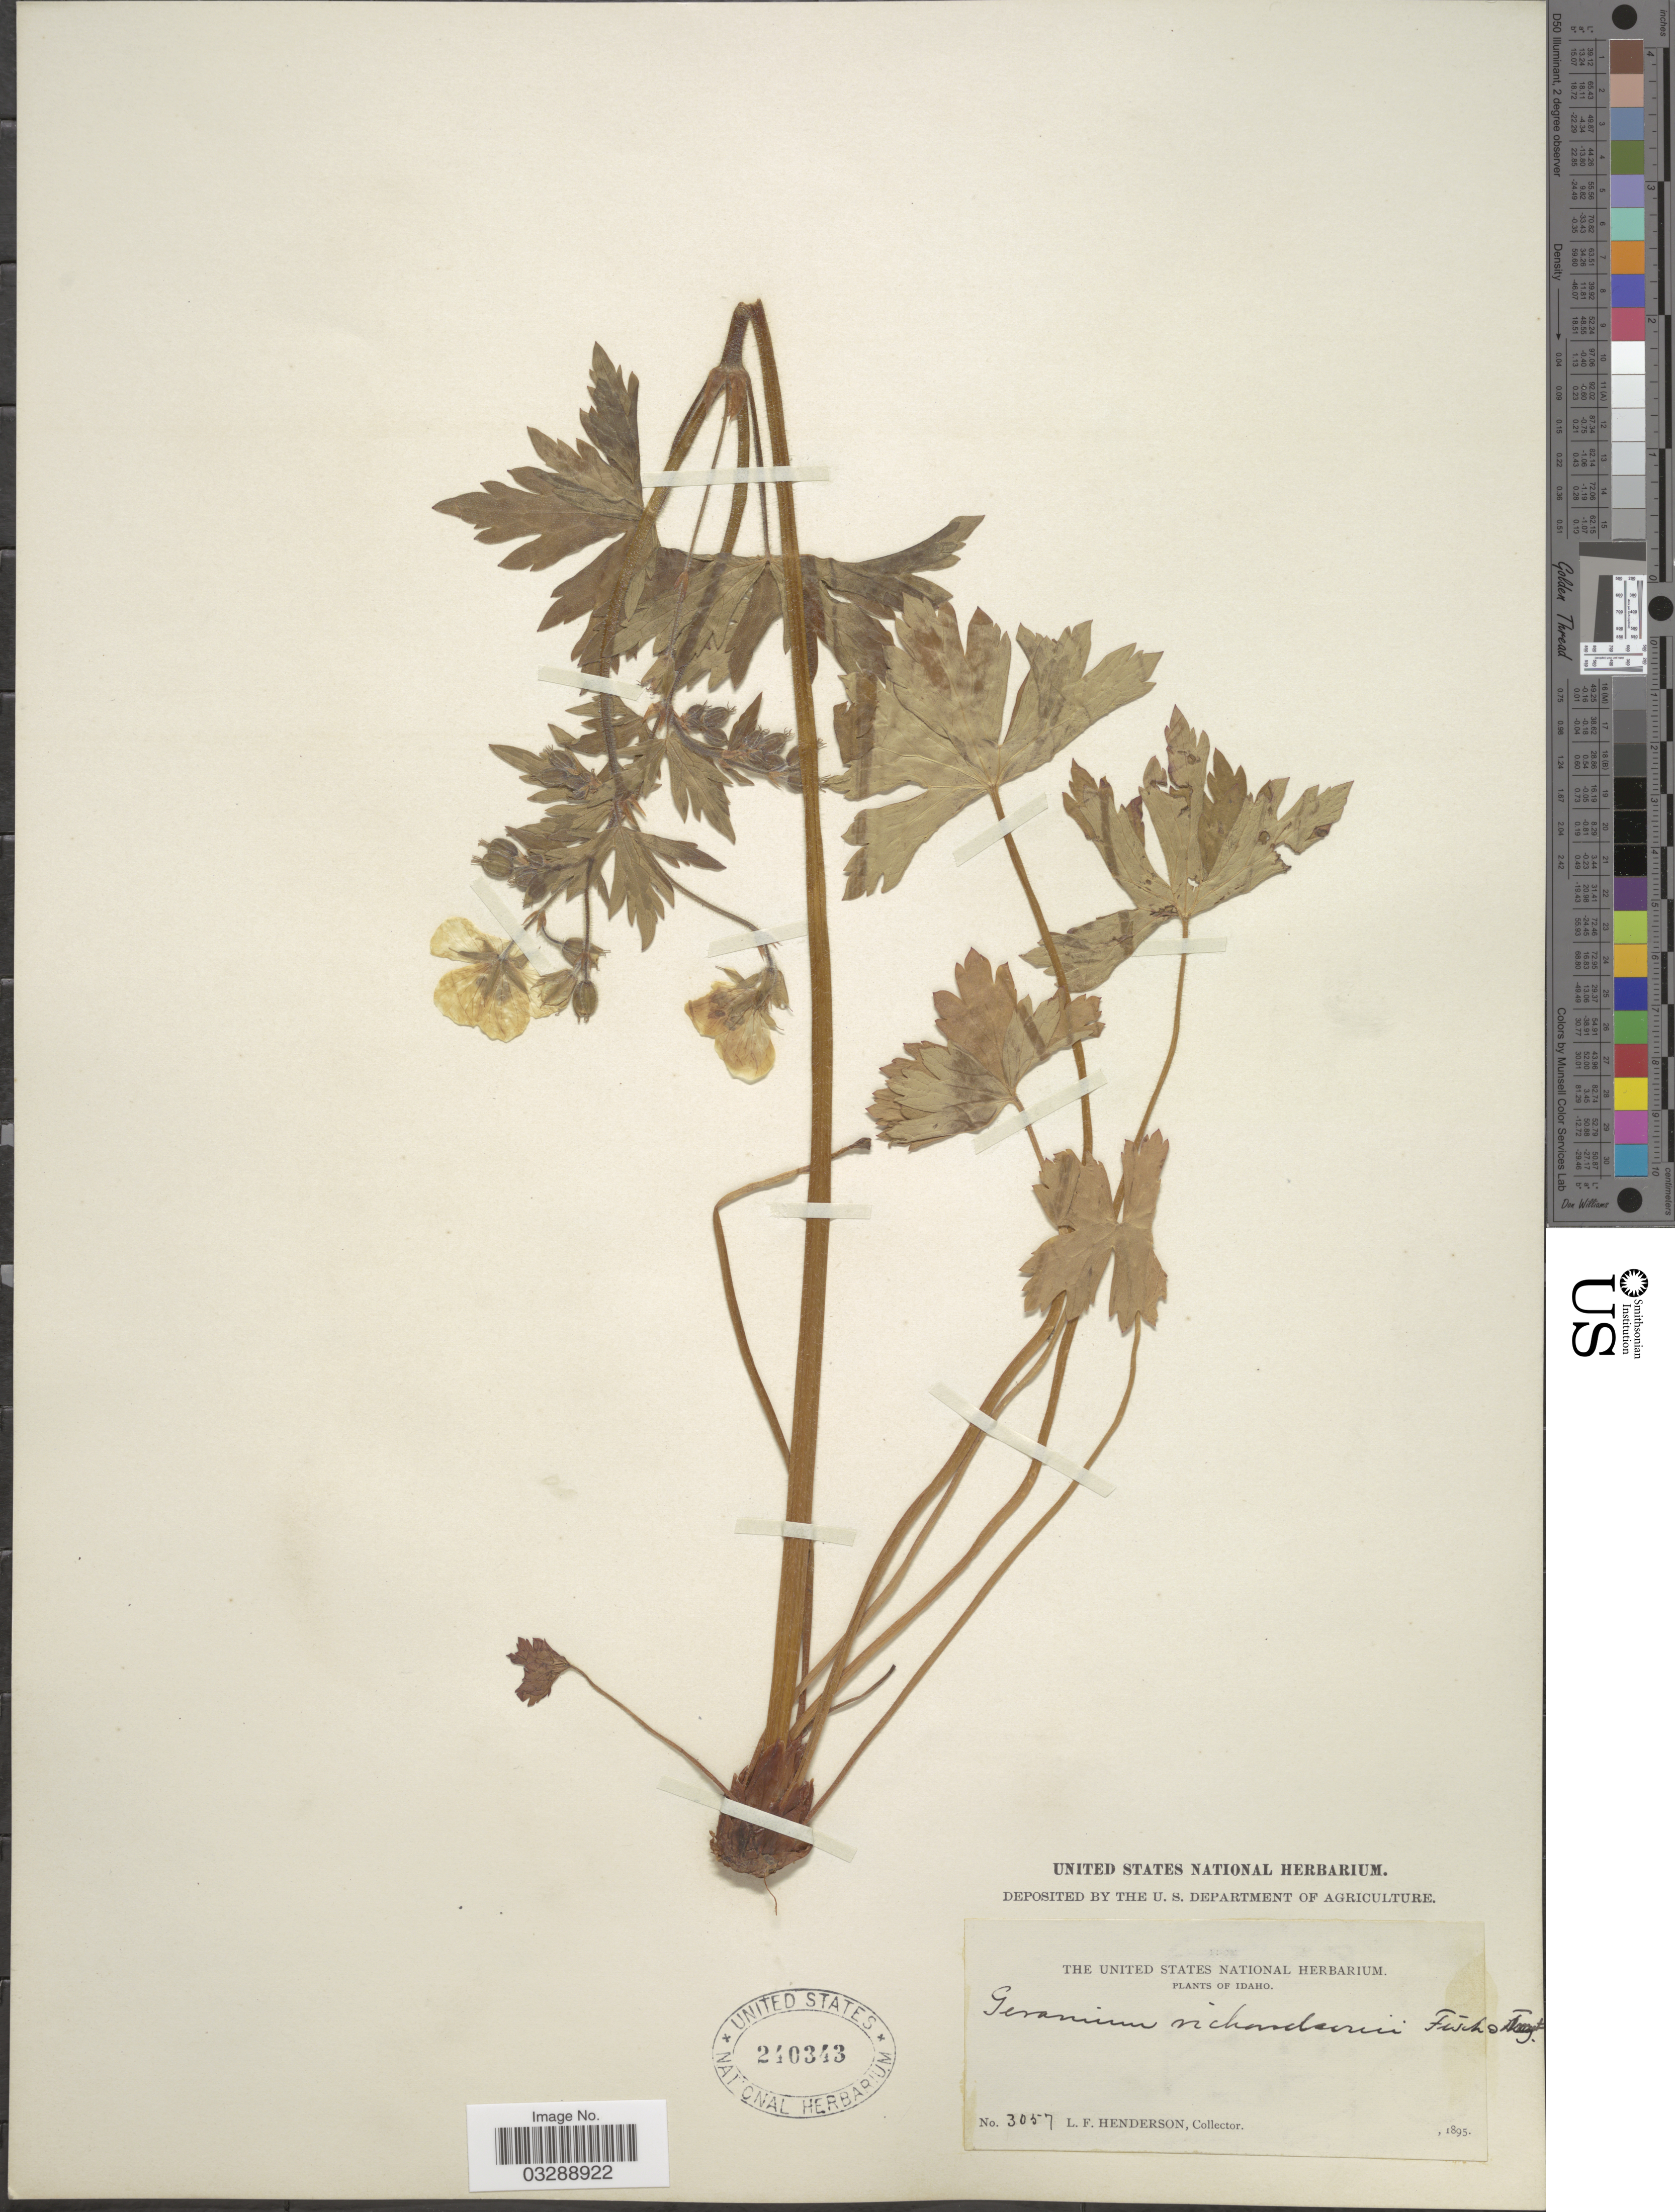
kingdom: Plantae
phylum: Tracheophyta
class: Magnoliopsida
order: Geraniales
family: Geraniaceae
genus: Geranium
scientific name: Geranium richardsonii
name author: Fisch. & Trautv.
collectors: L. Henderson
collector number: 3057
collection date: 1895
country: United States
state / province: Idaho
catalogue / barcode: US 240343